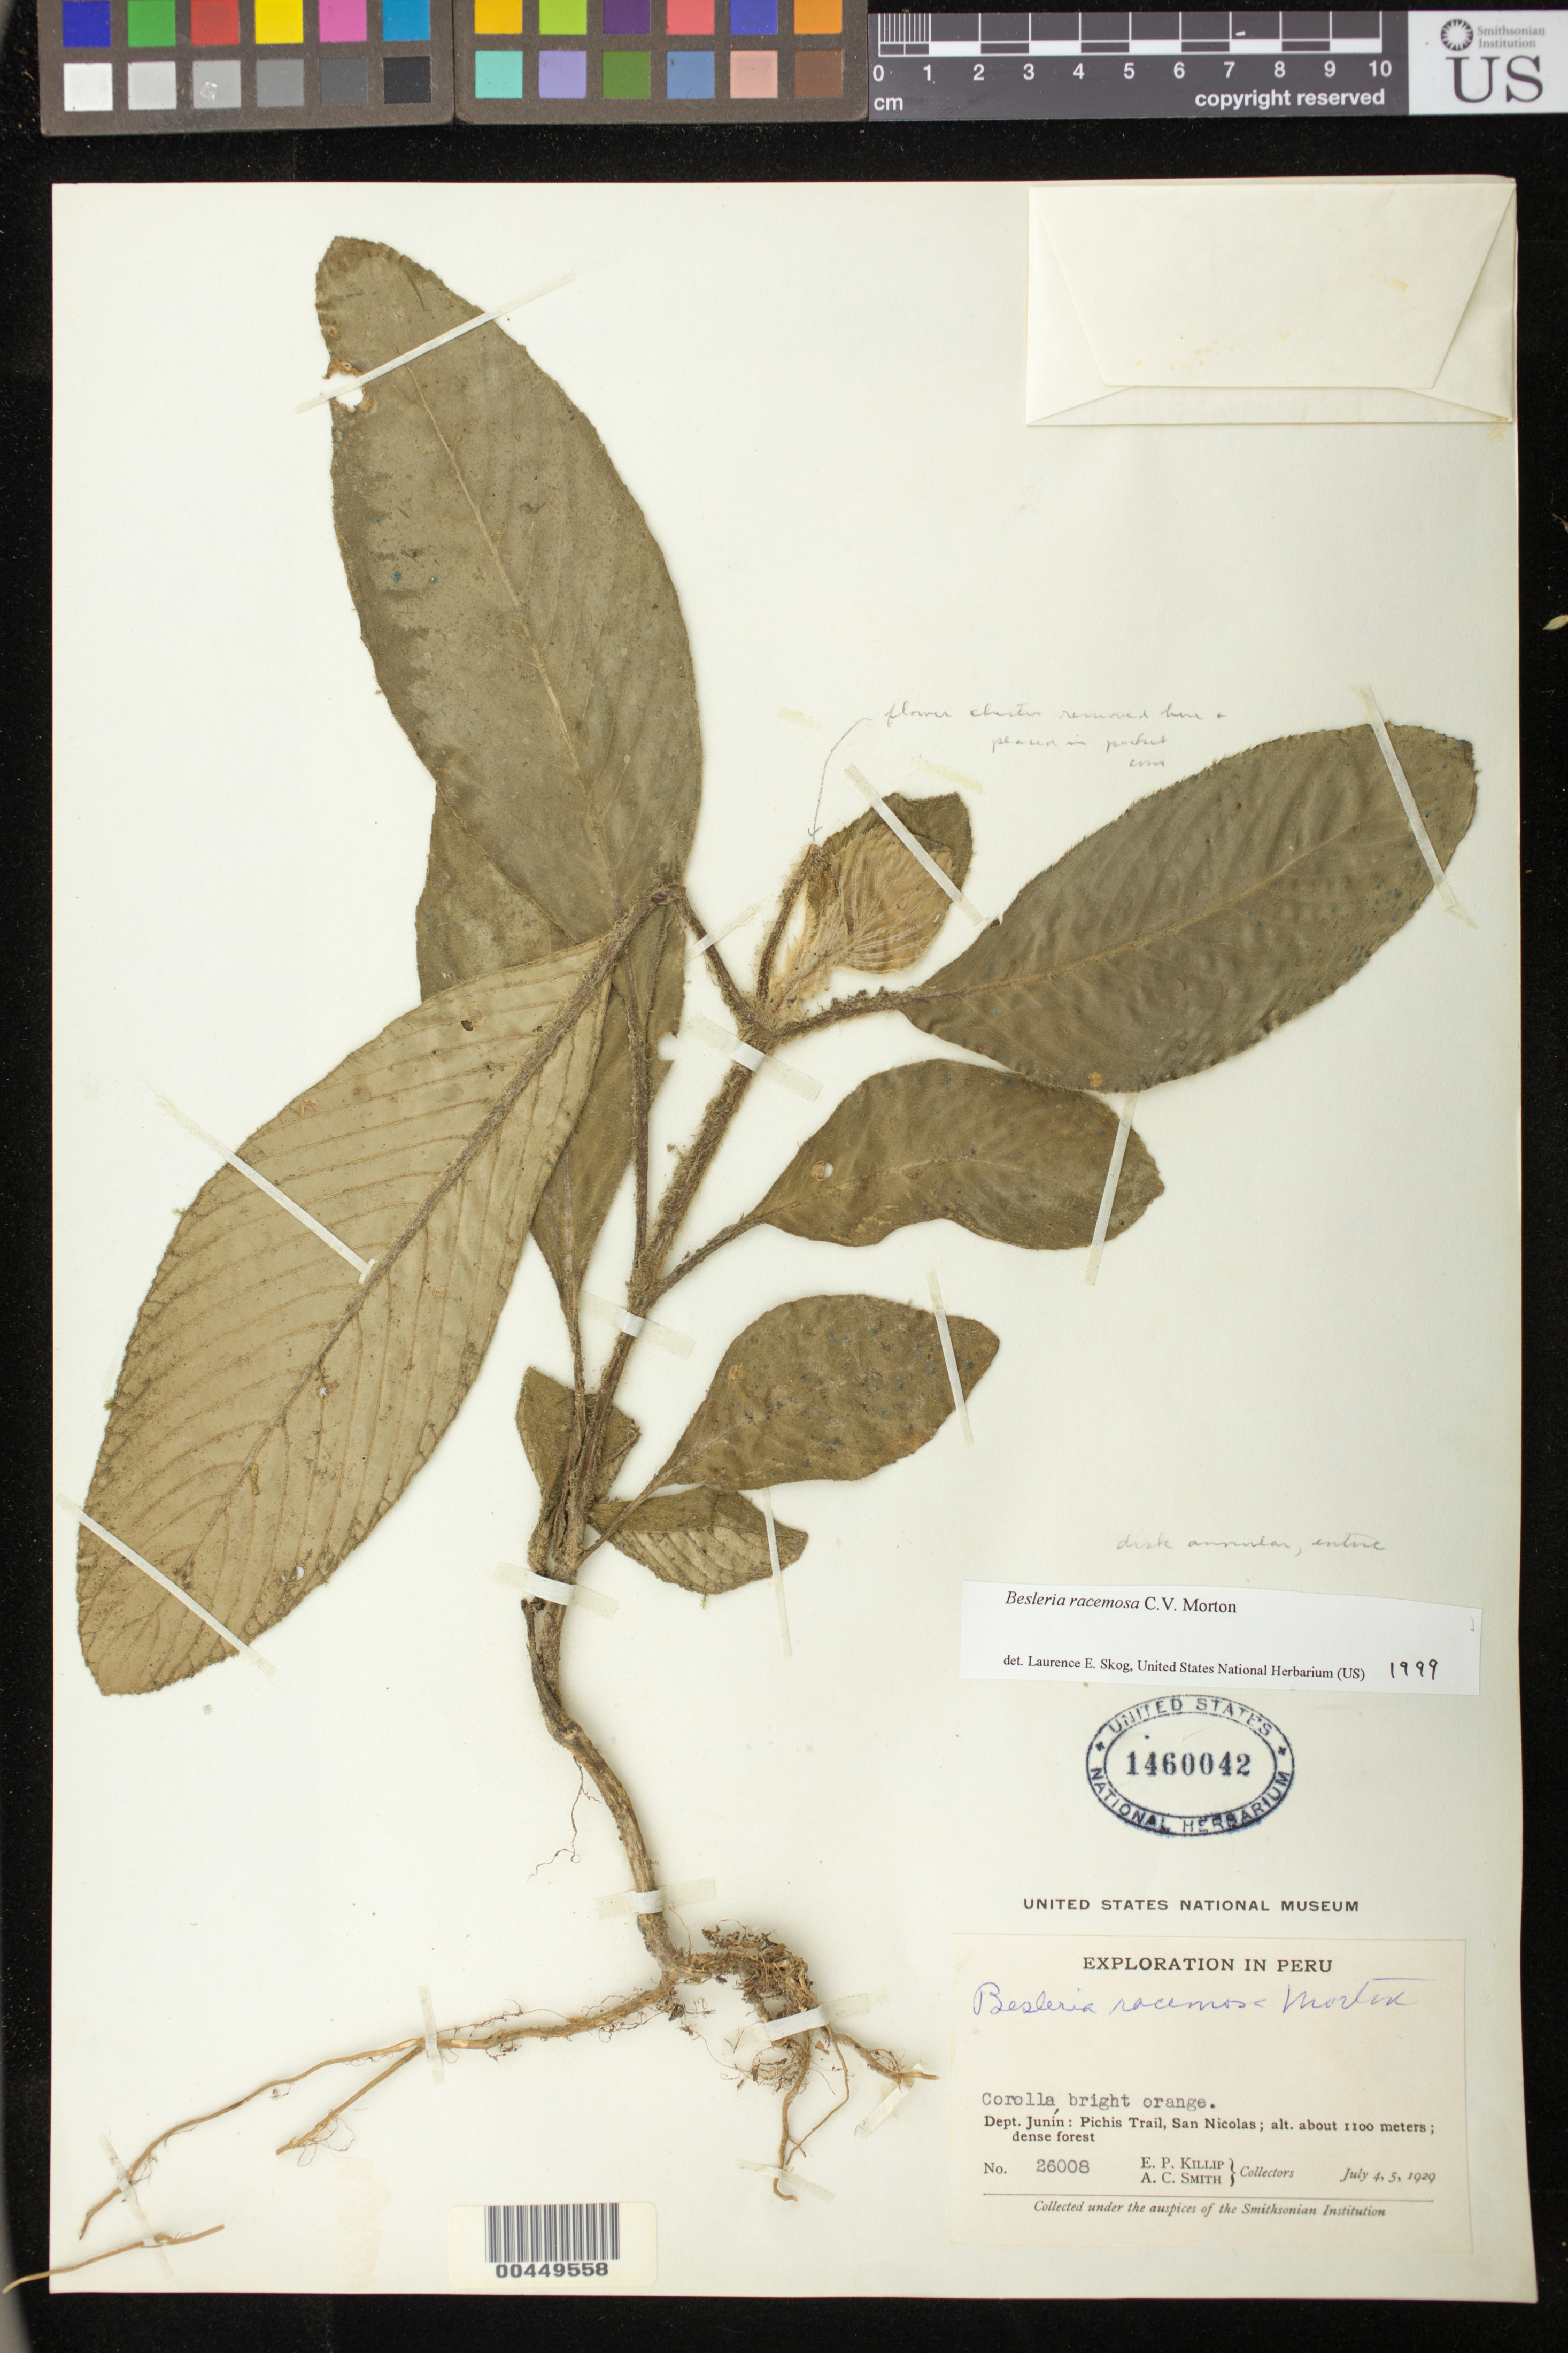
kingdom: Plantae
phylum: Tracheophyta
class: Magnoliopsida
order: Lamiales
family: Gesneriaceae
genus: Besleria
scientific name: Besleria racemosa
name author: C.V. Morton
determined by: Skog, Laurence E.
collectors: E. P. Killip & A. C. Smith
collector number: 26008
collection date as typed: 4-5 Jul 1929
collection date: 1929-07-04/1929-07-05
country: Peru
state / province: Junín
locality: Pichis trail, San Nicolas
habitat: Dense forest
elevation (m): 1100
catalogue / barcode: US 1460042